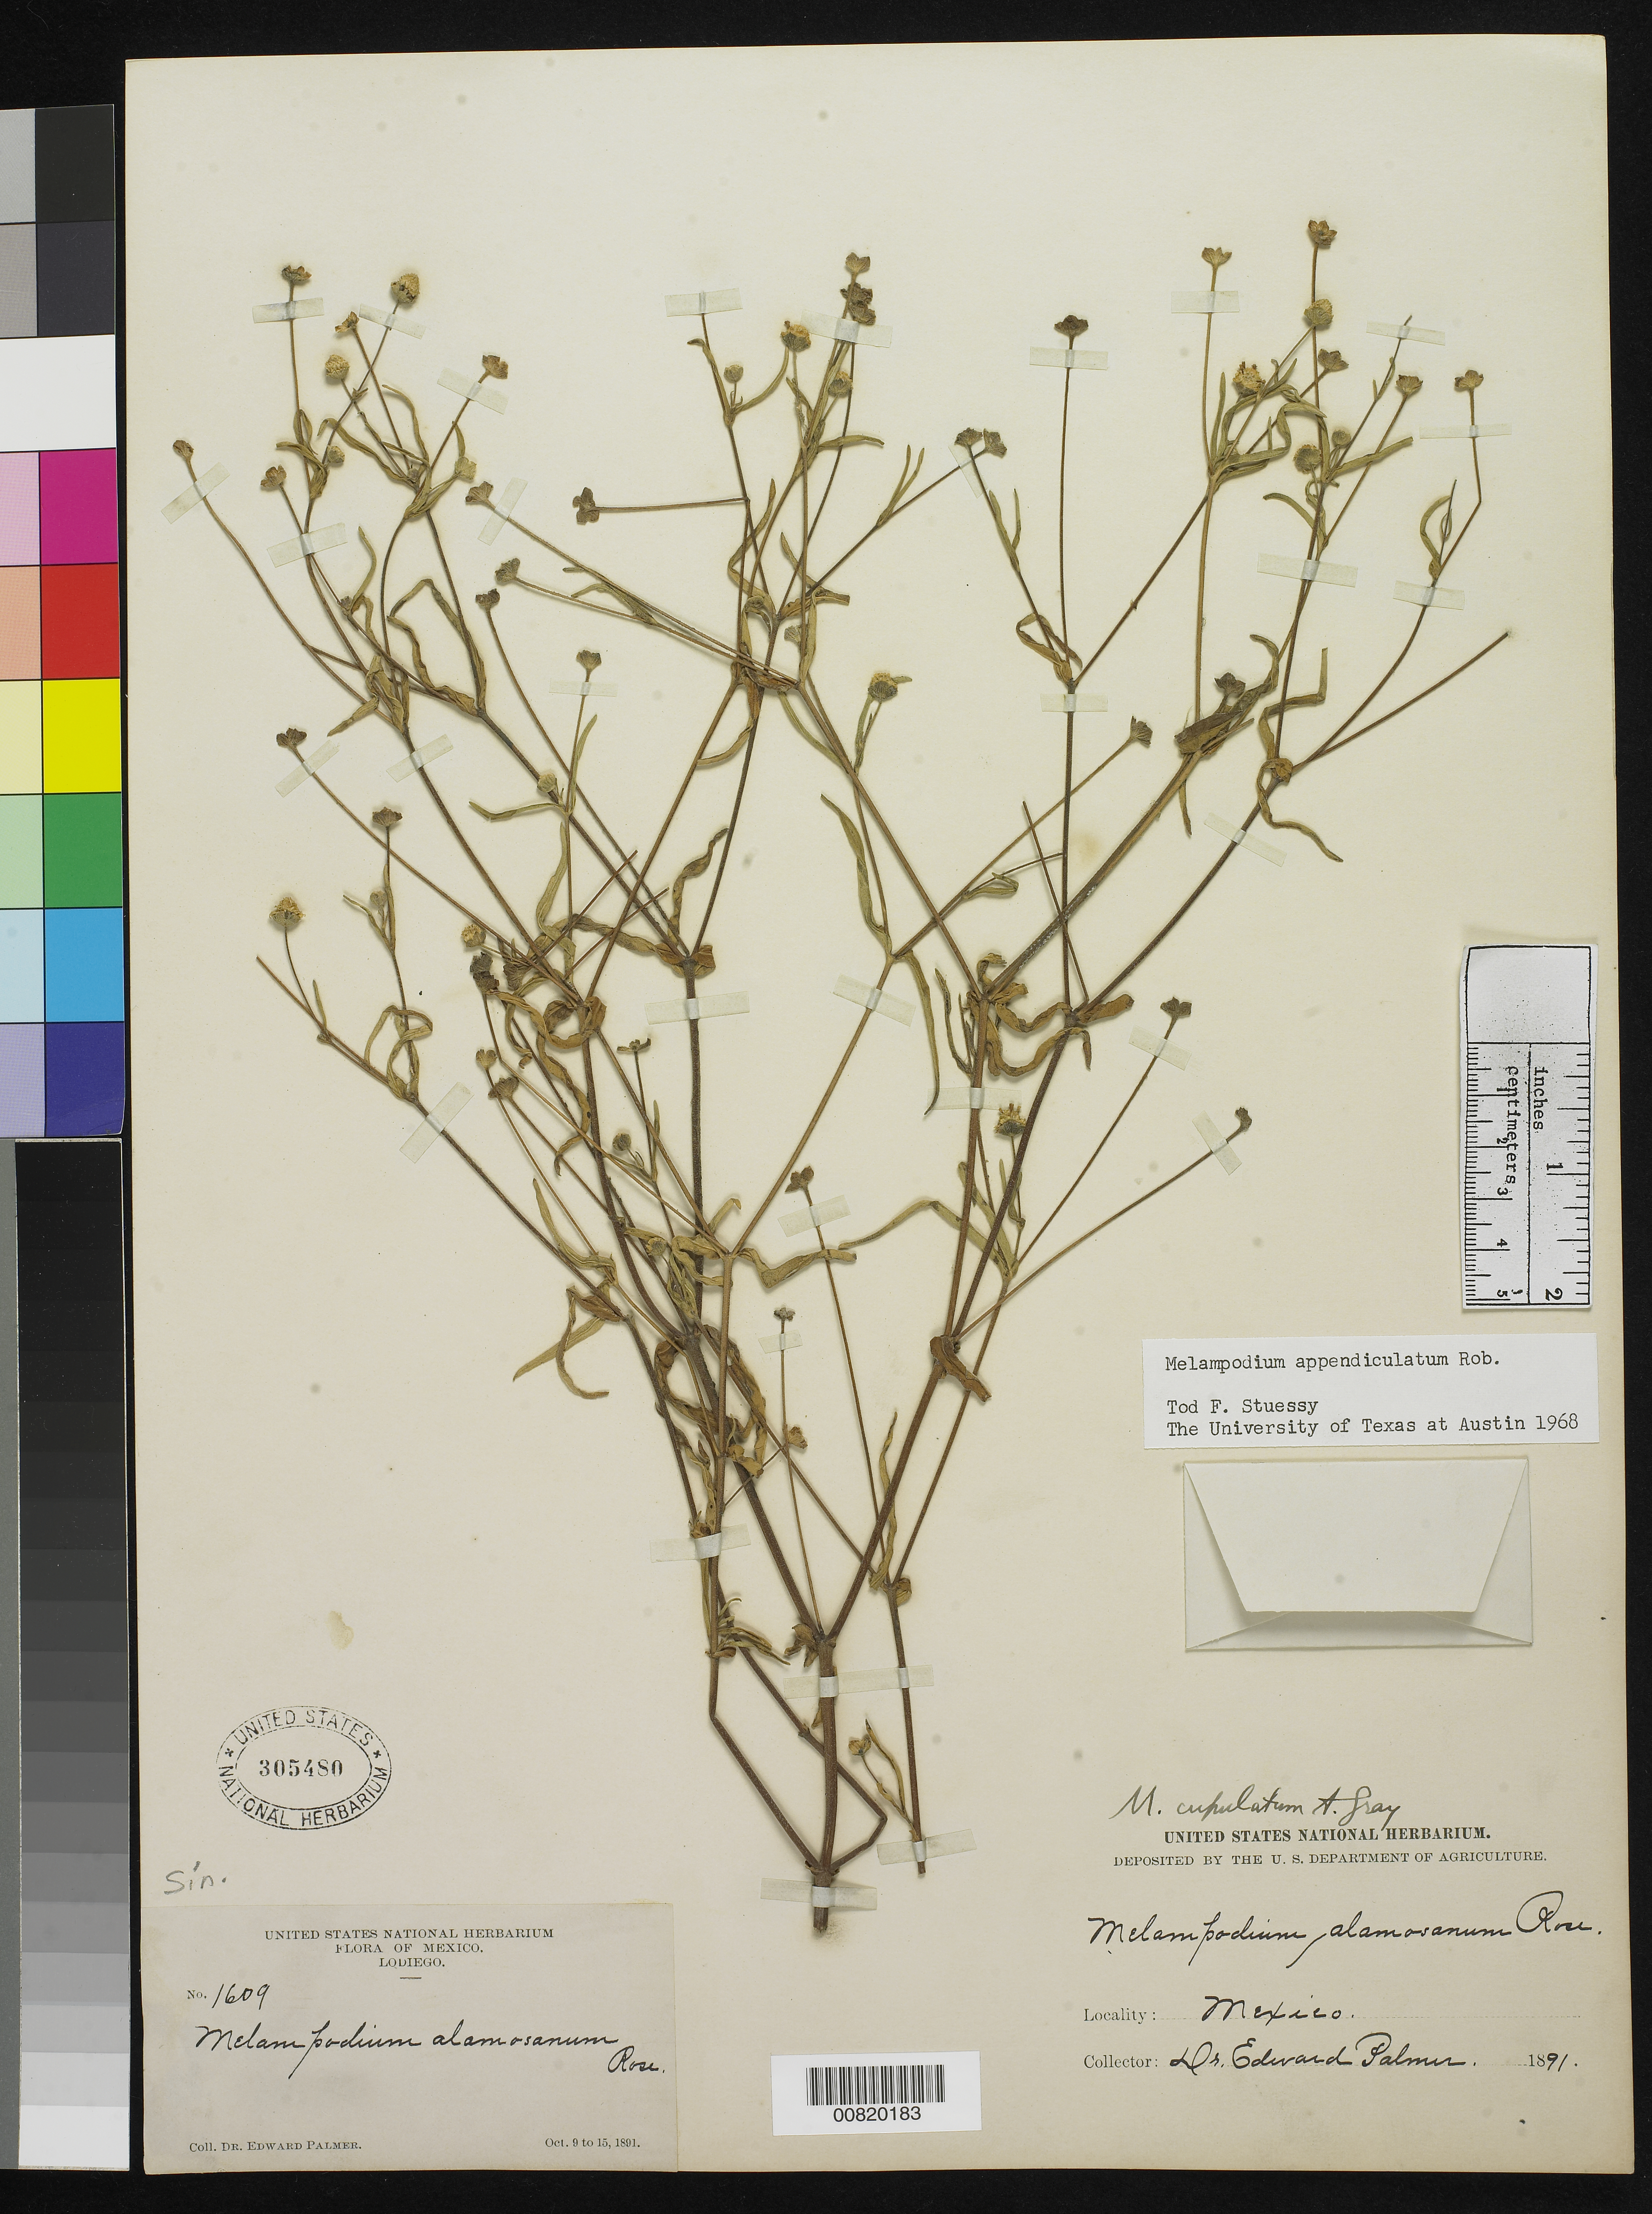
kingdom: Plantae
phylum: Tracheophyta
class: Magnoliopsida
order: Asterales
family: Asteraceae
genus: Melampodium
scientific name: Melampodium appendiculatum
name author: B.L. Rob.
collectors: E. Palmer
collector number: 1609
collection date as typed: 09 Oct 1891 to 15 Oct 1891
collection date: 1891-10-09/1891-10-15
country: Mexico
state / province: Sinaloa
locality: Lodiego, Sinaloa.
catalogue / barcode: US 305480